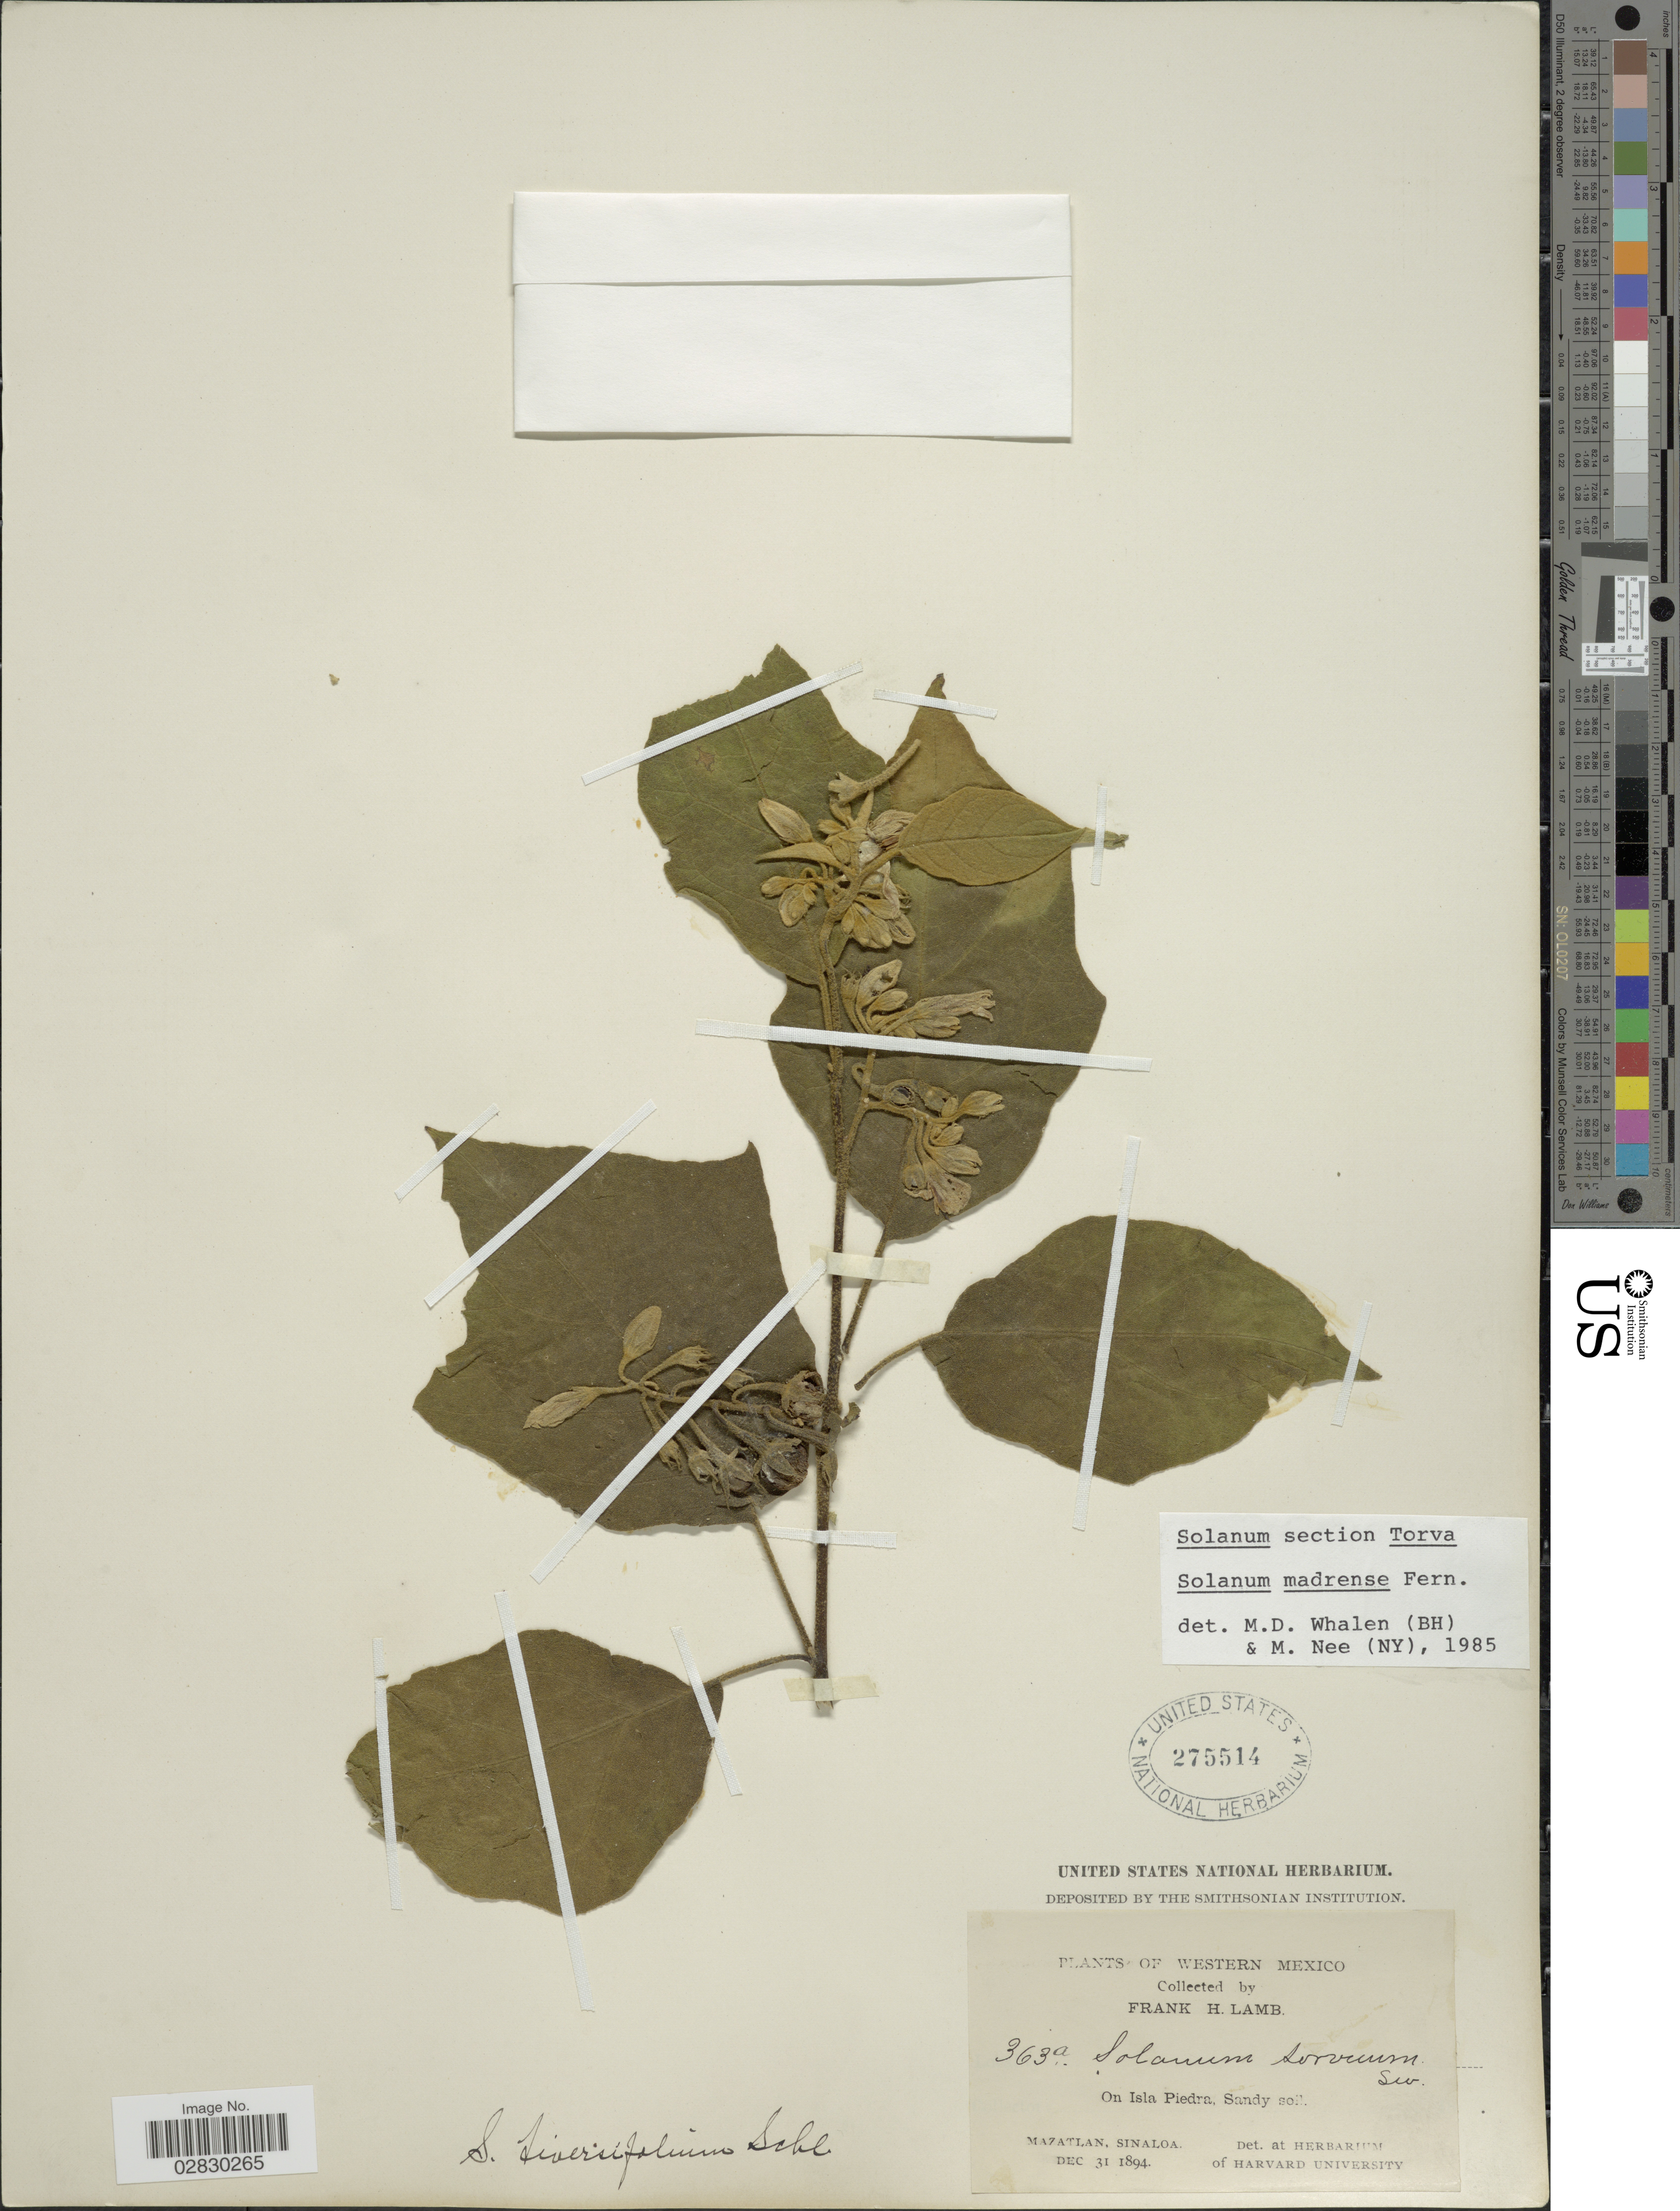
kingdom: Plantae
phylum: Tracheophyta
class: Magnoliopsida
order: Solanales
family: Solanaceae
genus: Solanum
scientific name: Solanum madrense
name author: Fernald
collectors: F. H. Lamb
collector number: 363a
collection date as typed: Dec 31 1894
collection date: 1894-12-31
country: Mexico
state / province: Sinaloa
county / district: Mazatlán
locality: On Isla Piedra.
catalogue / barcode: US 275514